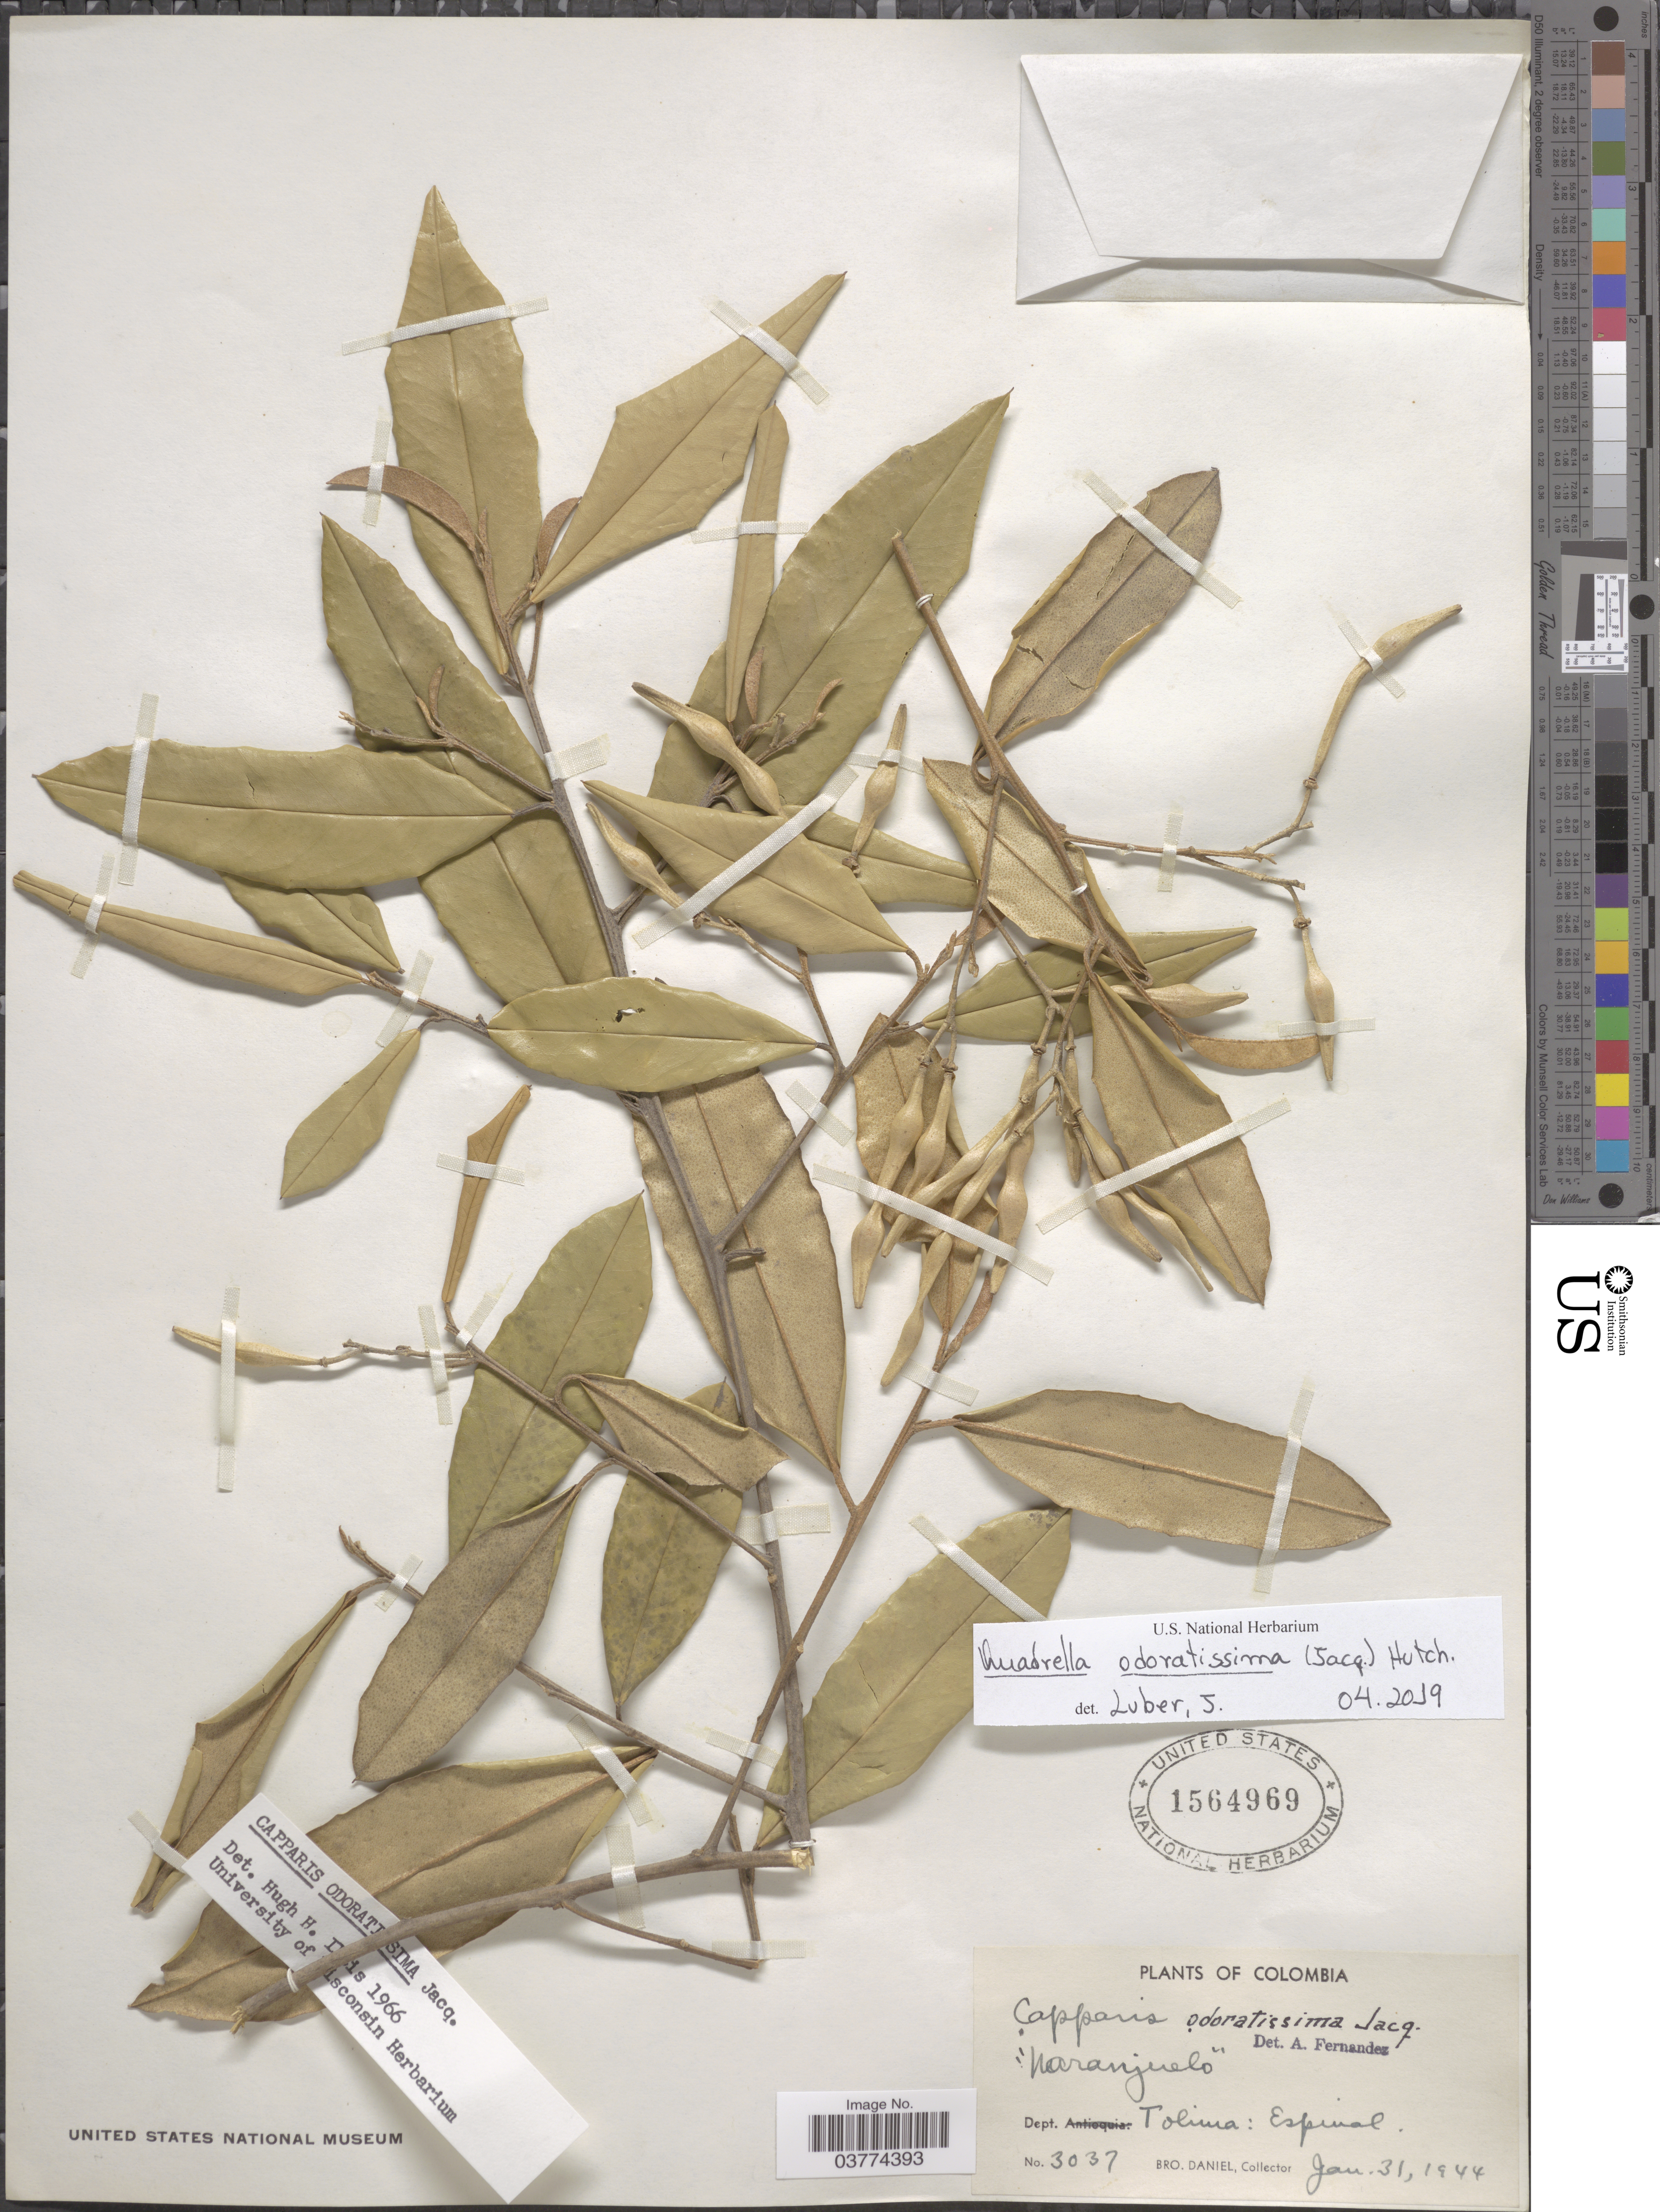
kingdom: Plantae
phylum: Tracheophyta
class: Magnoliopsida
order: Brassicales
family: Capparaceae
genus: Quadrella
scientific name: Quadrella odoratissima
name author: (Jacq.) Hutch.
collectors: Bro. Daniel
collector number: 3037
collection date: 1944-01-31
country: Colombia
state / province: Tolima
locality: Dept. Tolima: Espinal.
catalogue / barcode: US 1564969